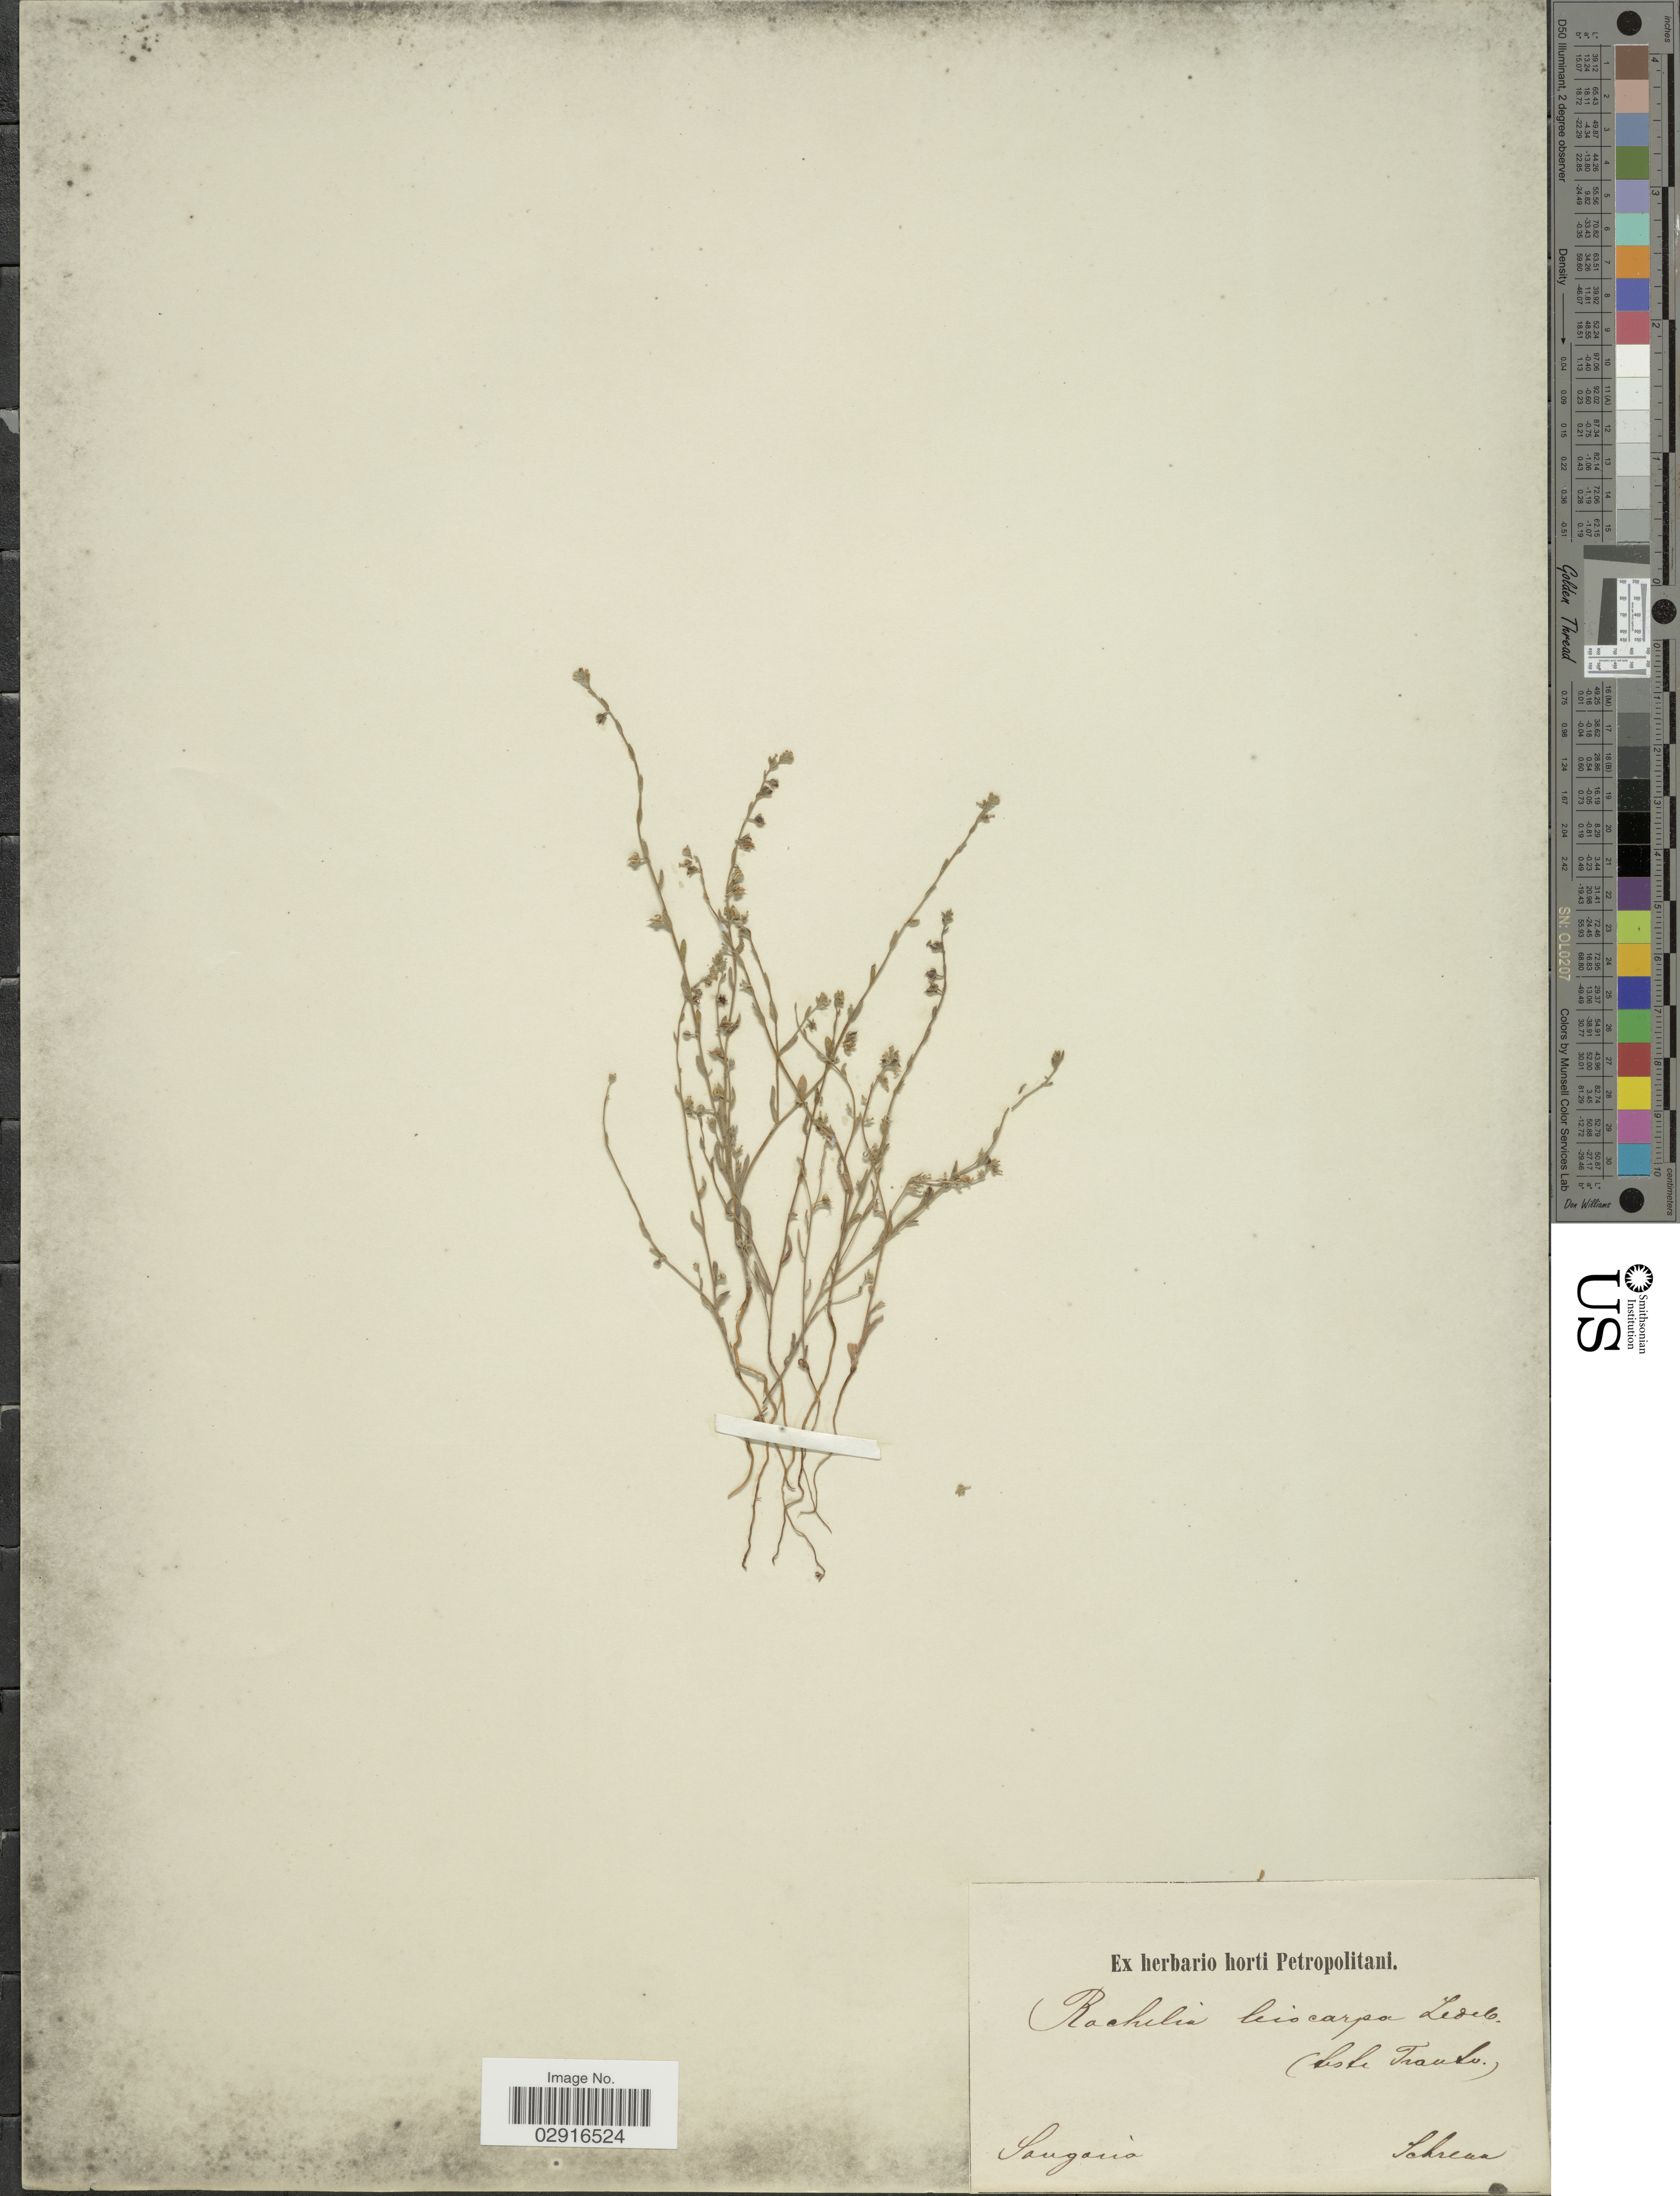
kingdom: Plantae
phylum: Tracheophyta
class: Magnoliopsida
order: Boraginales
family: Boraginaceae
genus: Rochelia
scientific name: Rochelia leiocarpa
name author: Ledeb.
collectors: A.G. Schrenk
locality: Sangaria.